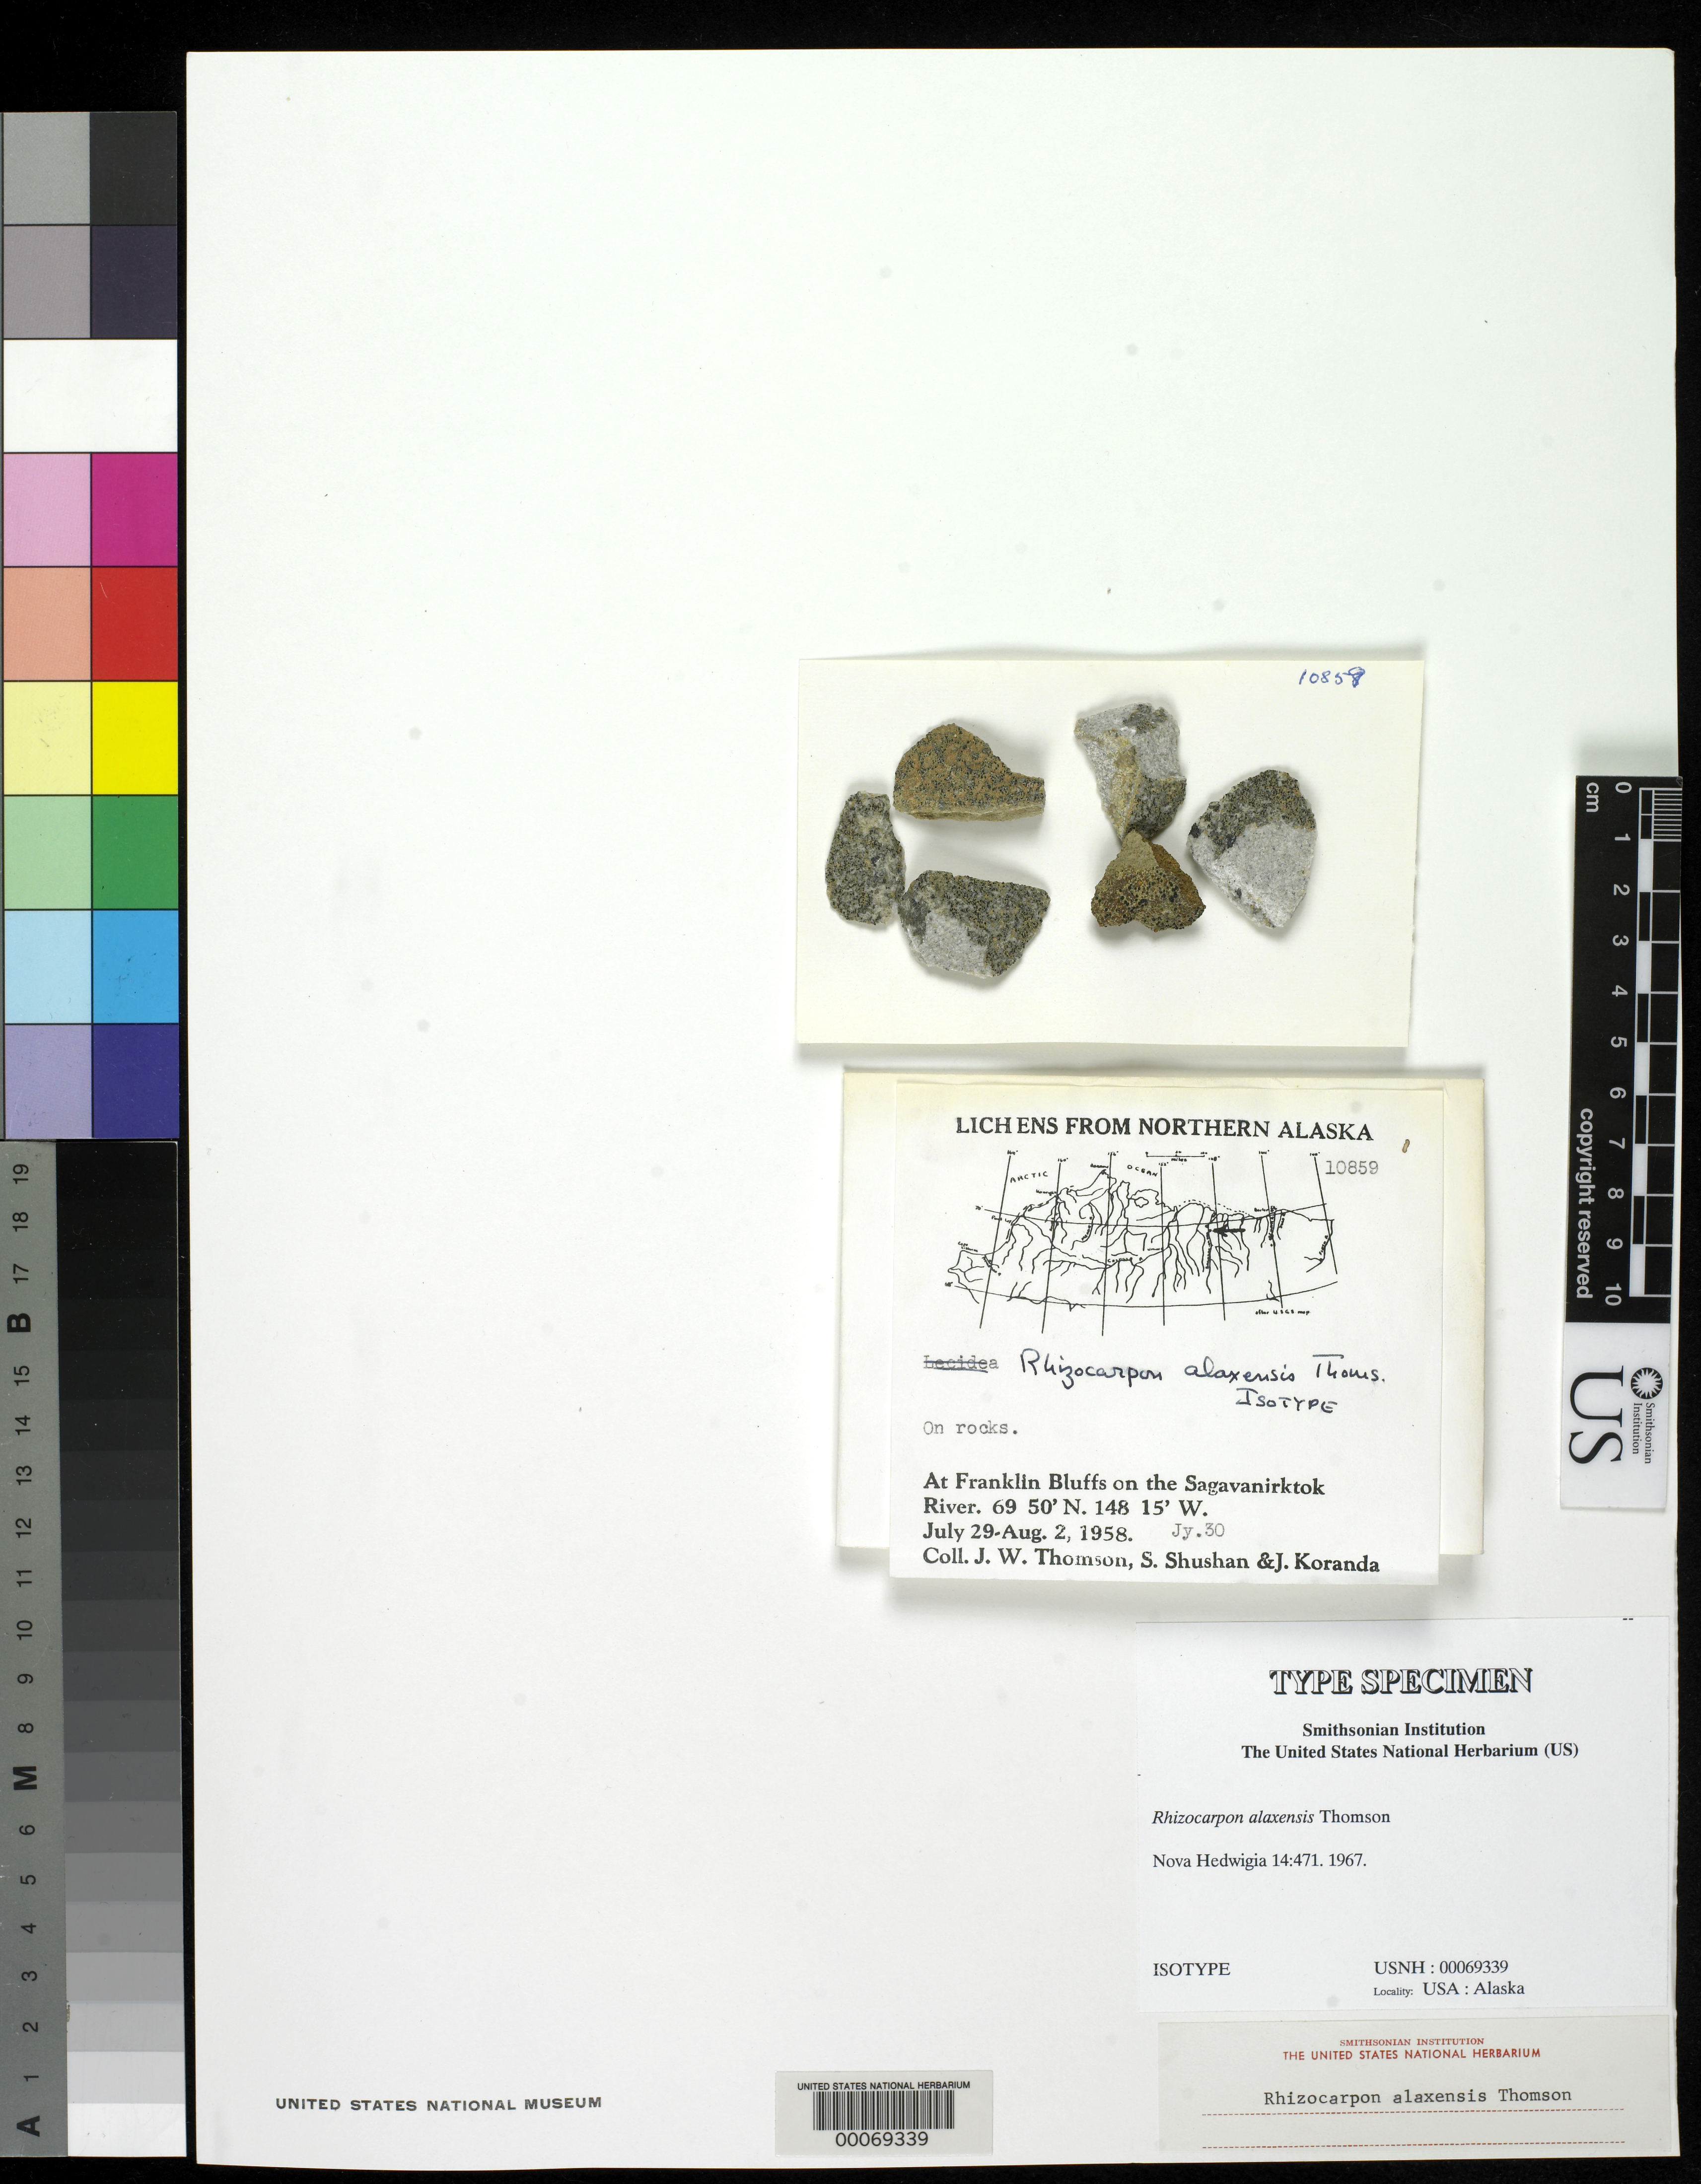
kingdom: Fungi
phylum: Ascomycota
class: Lecanoromycetes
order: Rhizocarpales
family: Rhizocarpaceae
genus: Rhizocarpon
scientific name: Rhizocarpon alaxensis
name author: J.W. Thomson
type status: Isotype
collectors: J. W. Thomson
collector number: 10859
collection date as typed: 29 Jul 1958 to 02 Aug 1958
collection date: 1958-07-29/1958-08-02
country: United States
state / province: Alaska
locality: At Franklin Bluffs on the Sagavanirktok.